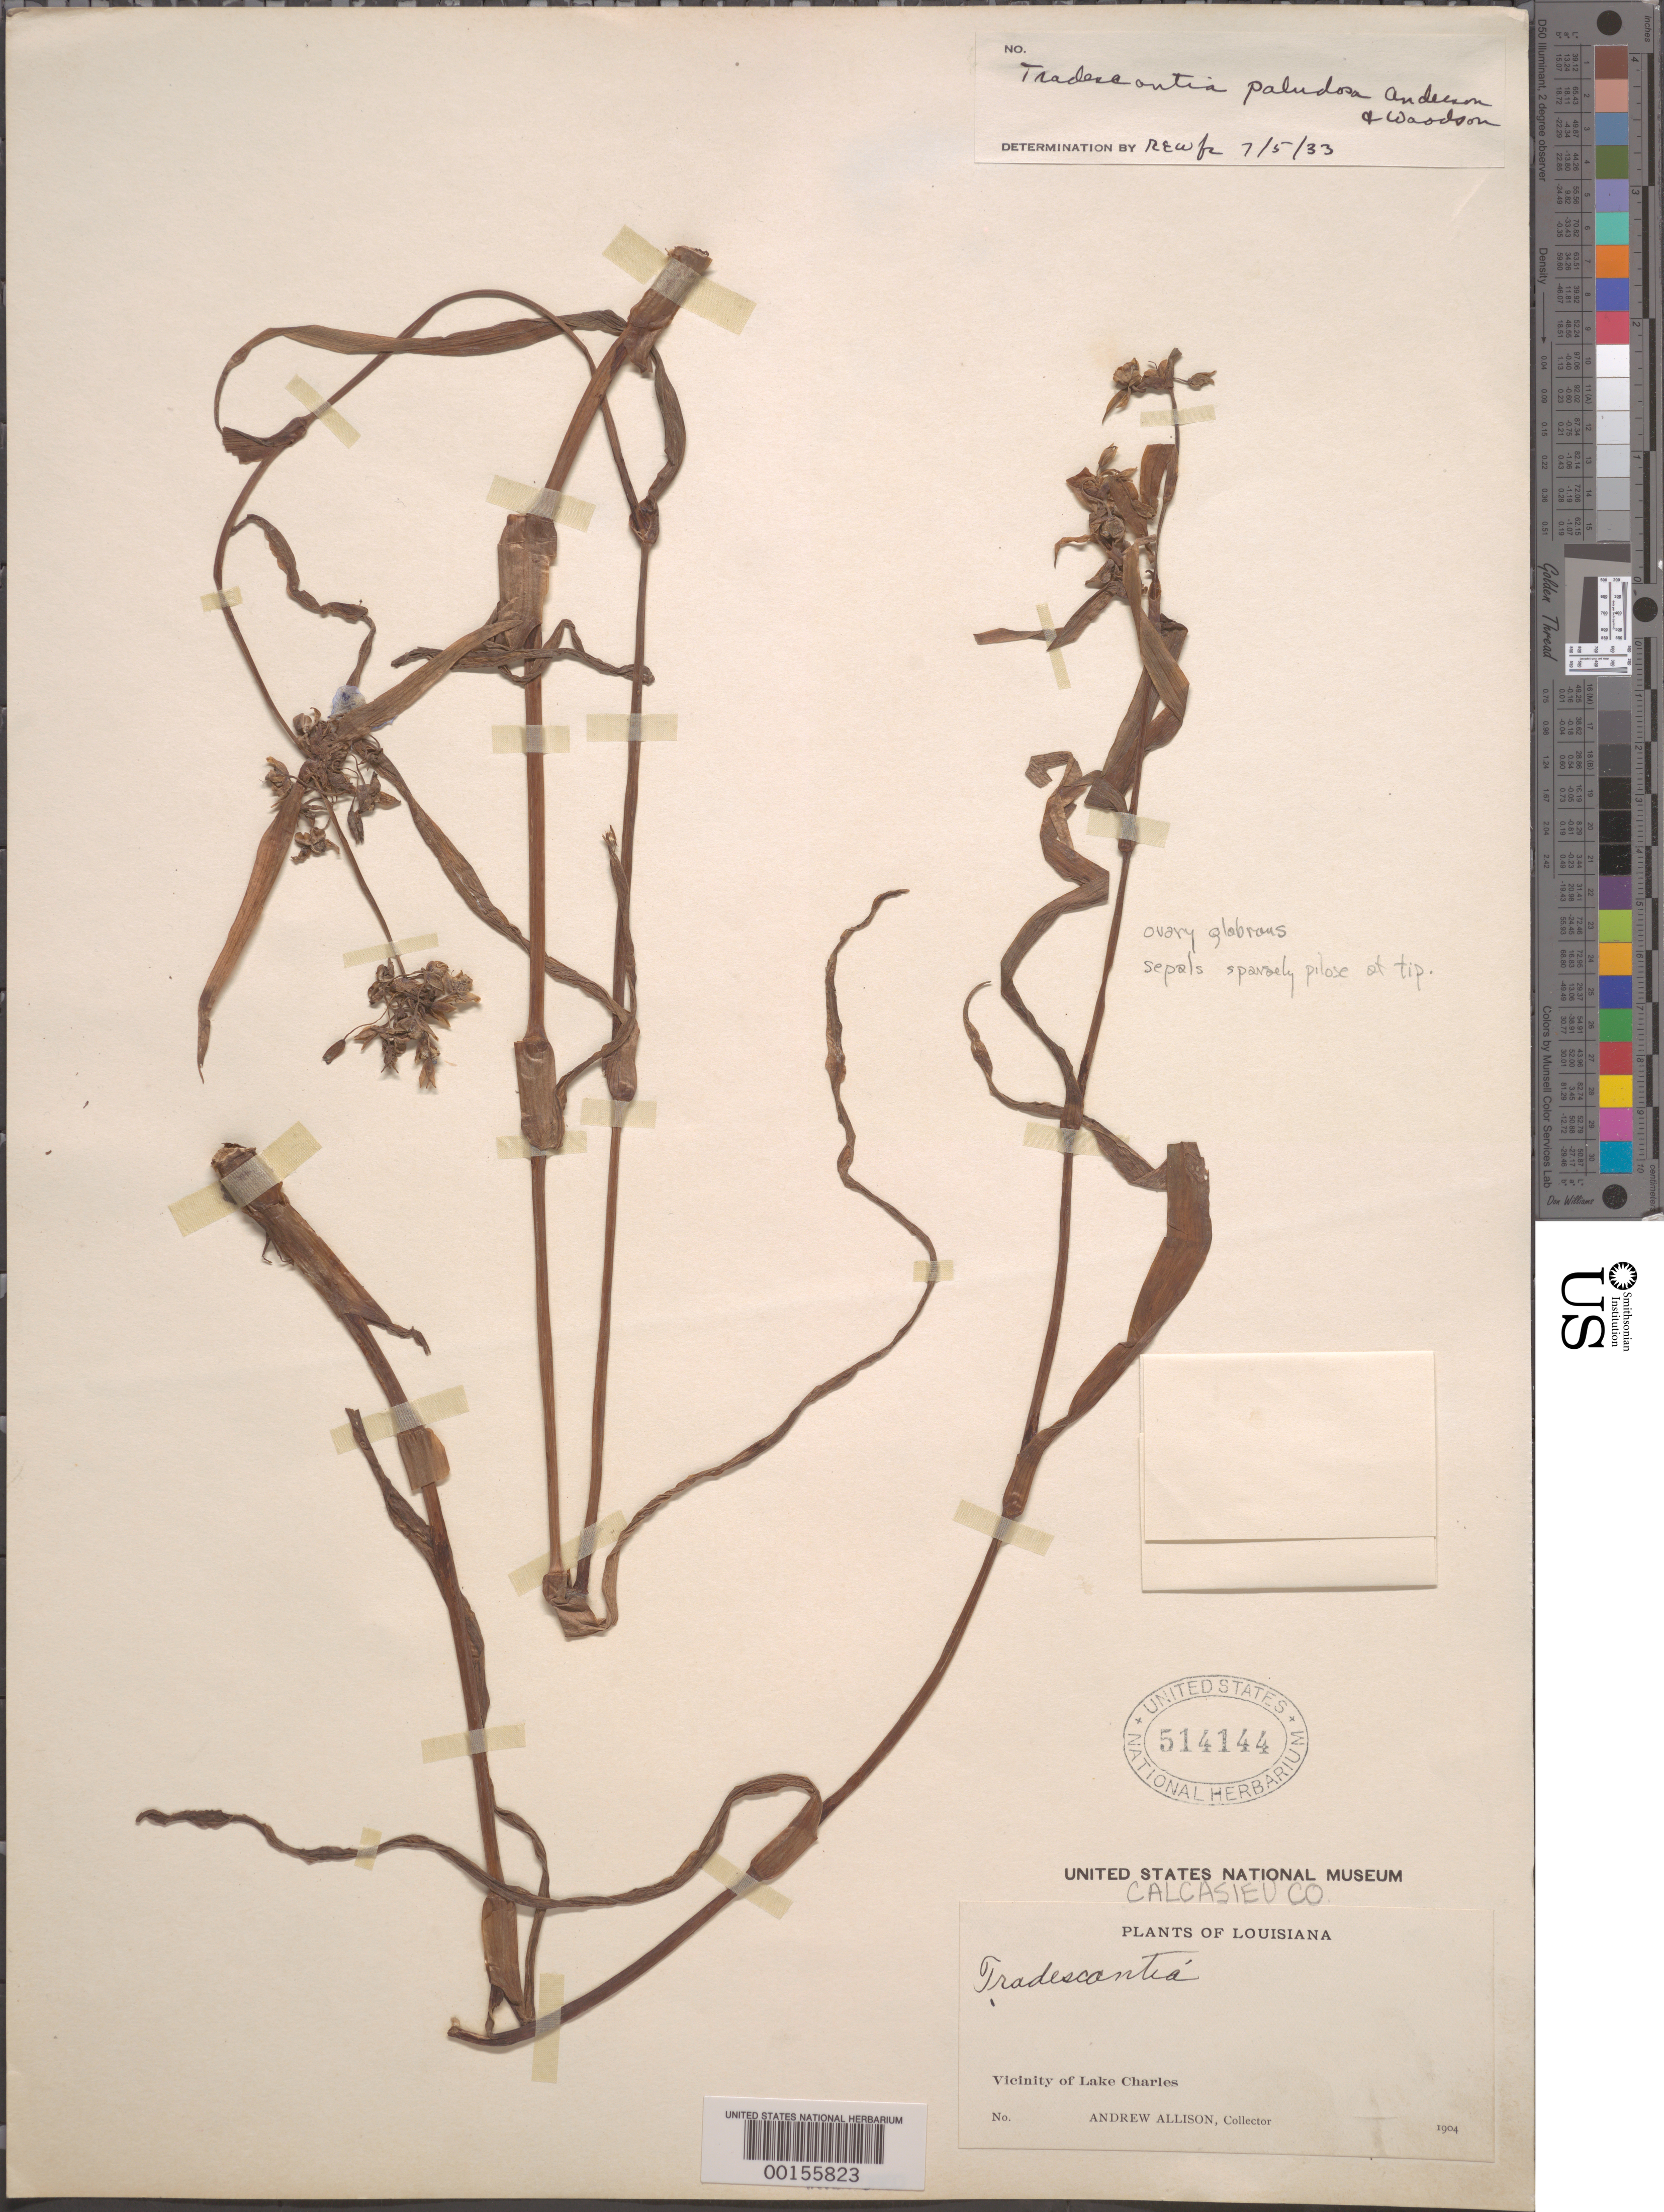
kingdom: Plantae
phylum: Tracheophyta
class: Liliopsida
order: Commelinales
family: Commelinaceae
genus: Tradescantia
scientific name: Tradescantia paludosa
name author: E.S. Anderson & Woodson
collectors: A. Allison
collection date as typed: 1904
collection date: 1904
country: United States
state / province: Louisiana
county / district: Calcasieu Parish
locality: Near lake charles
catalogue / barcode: US 514144